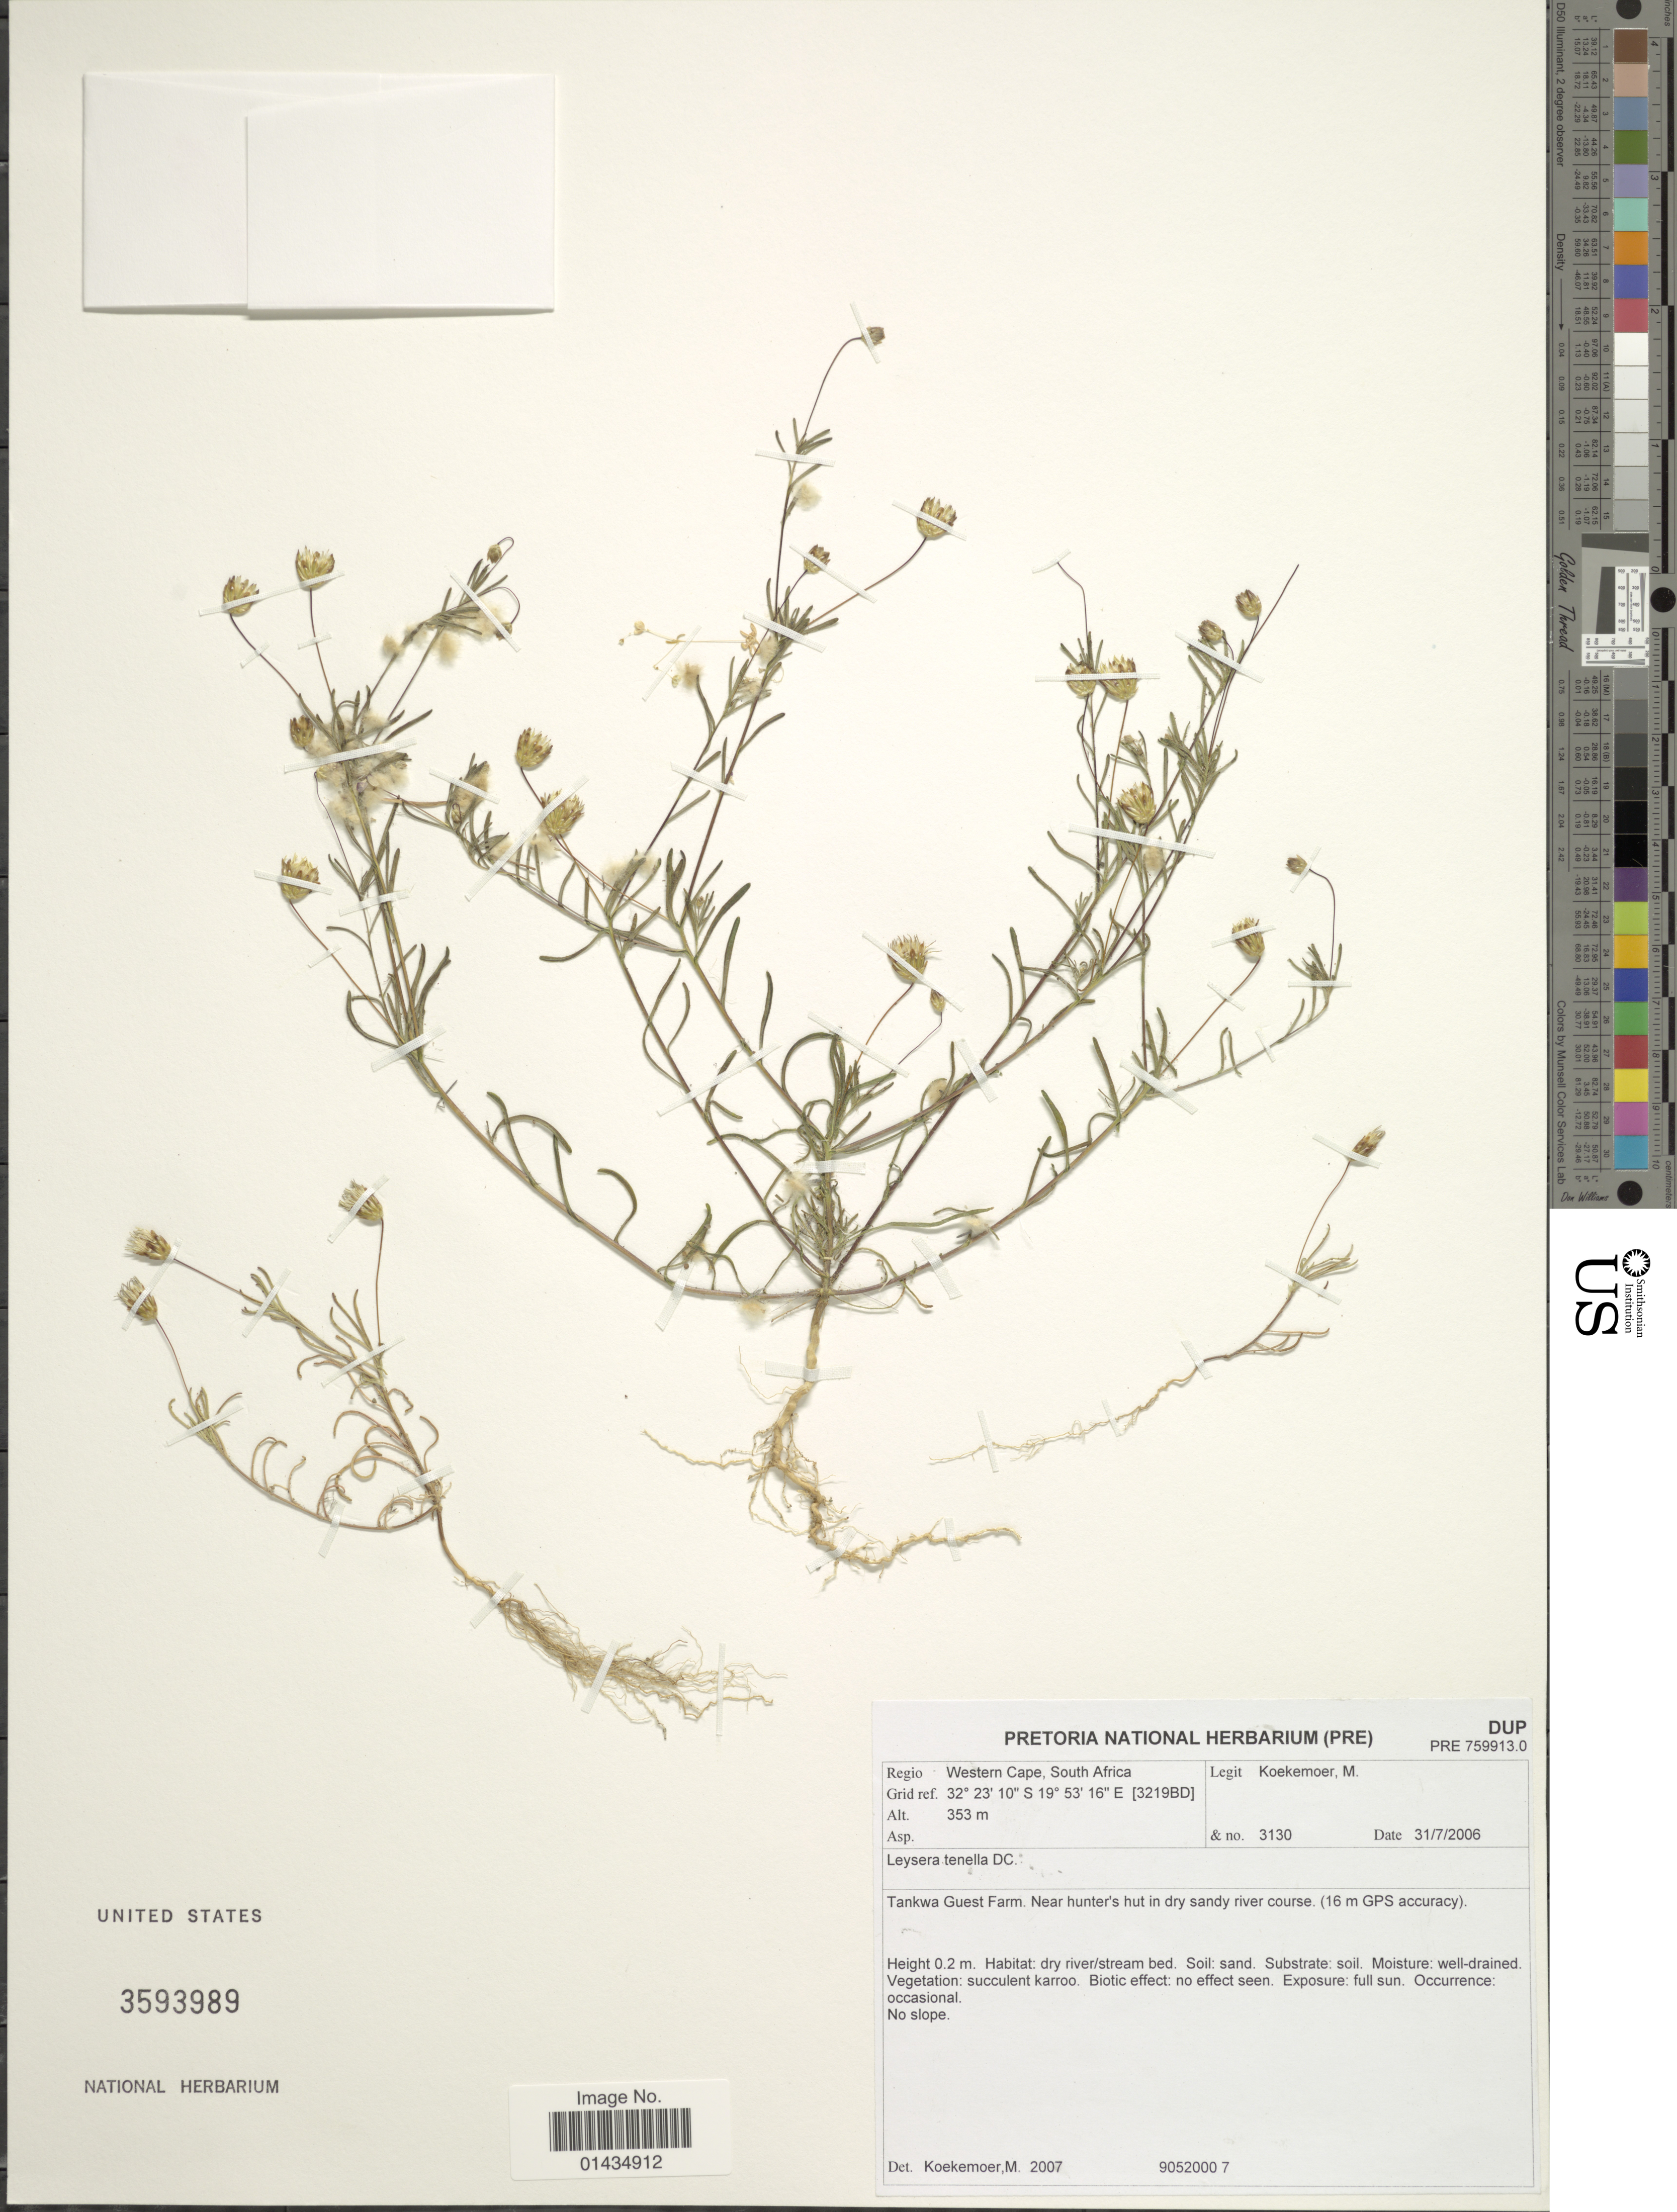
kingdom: Plantae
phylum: Tracheophyta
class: Magnoliopsida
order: Asterales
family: Asteraceae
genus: Leysera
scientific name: Leysera tenella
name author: DC.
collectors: M. Koekemoer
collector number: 3130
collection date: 2006-07-31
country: South Africa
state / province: Western Cape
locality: Tankwa Guest Farm, near hunter's hut in dry sandy river course (16 m GOS accuracy)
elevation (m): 353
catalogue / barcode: US 3593989